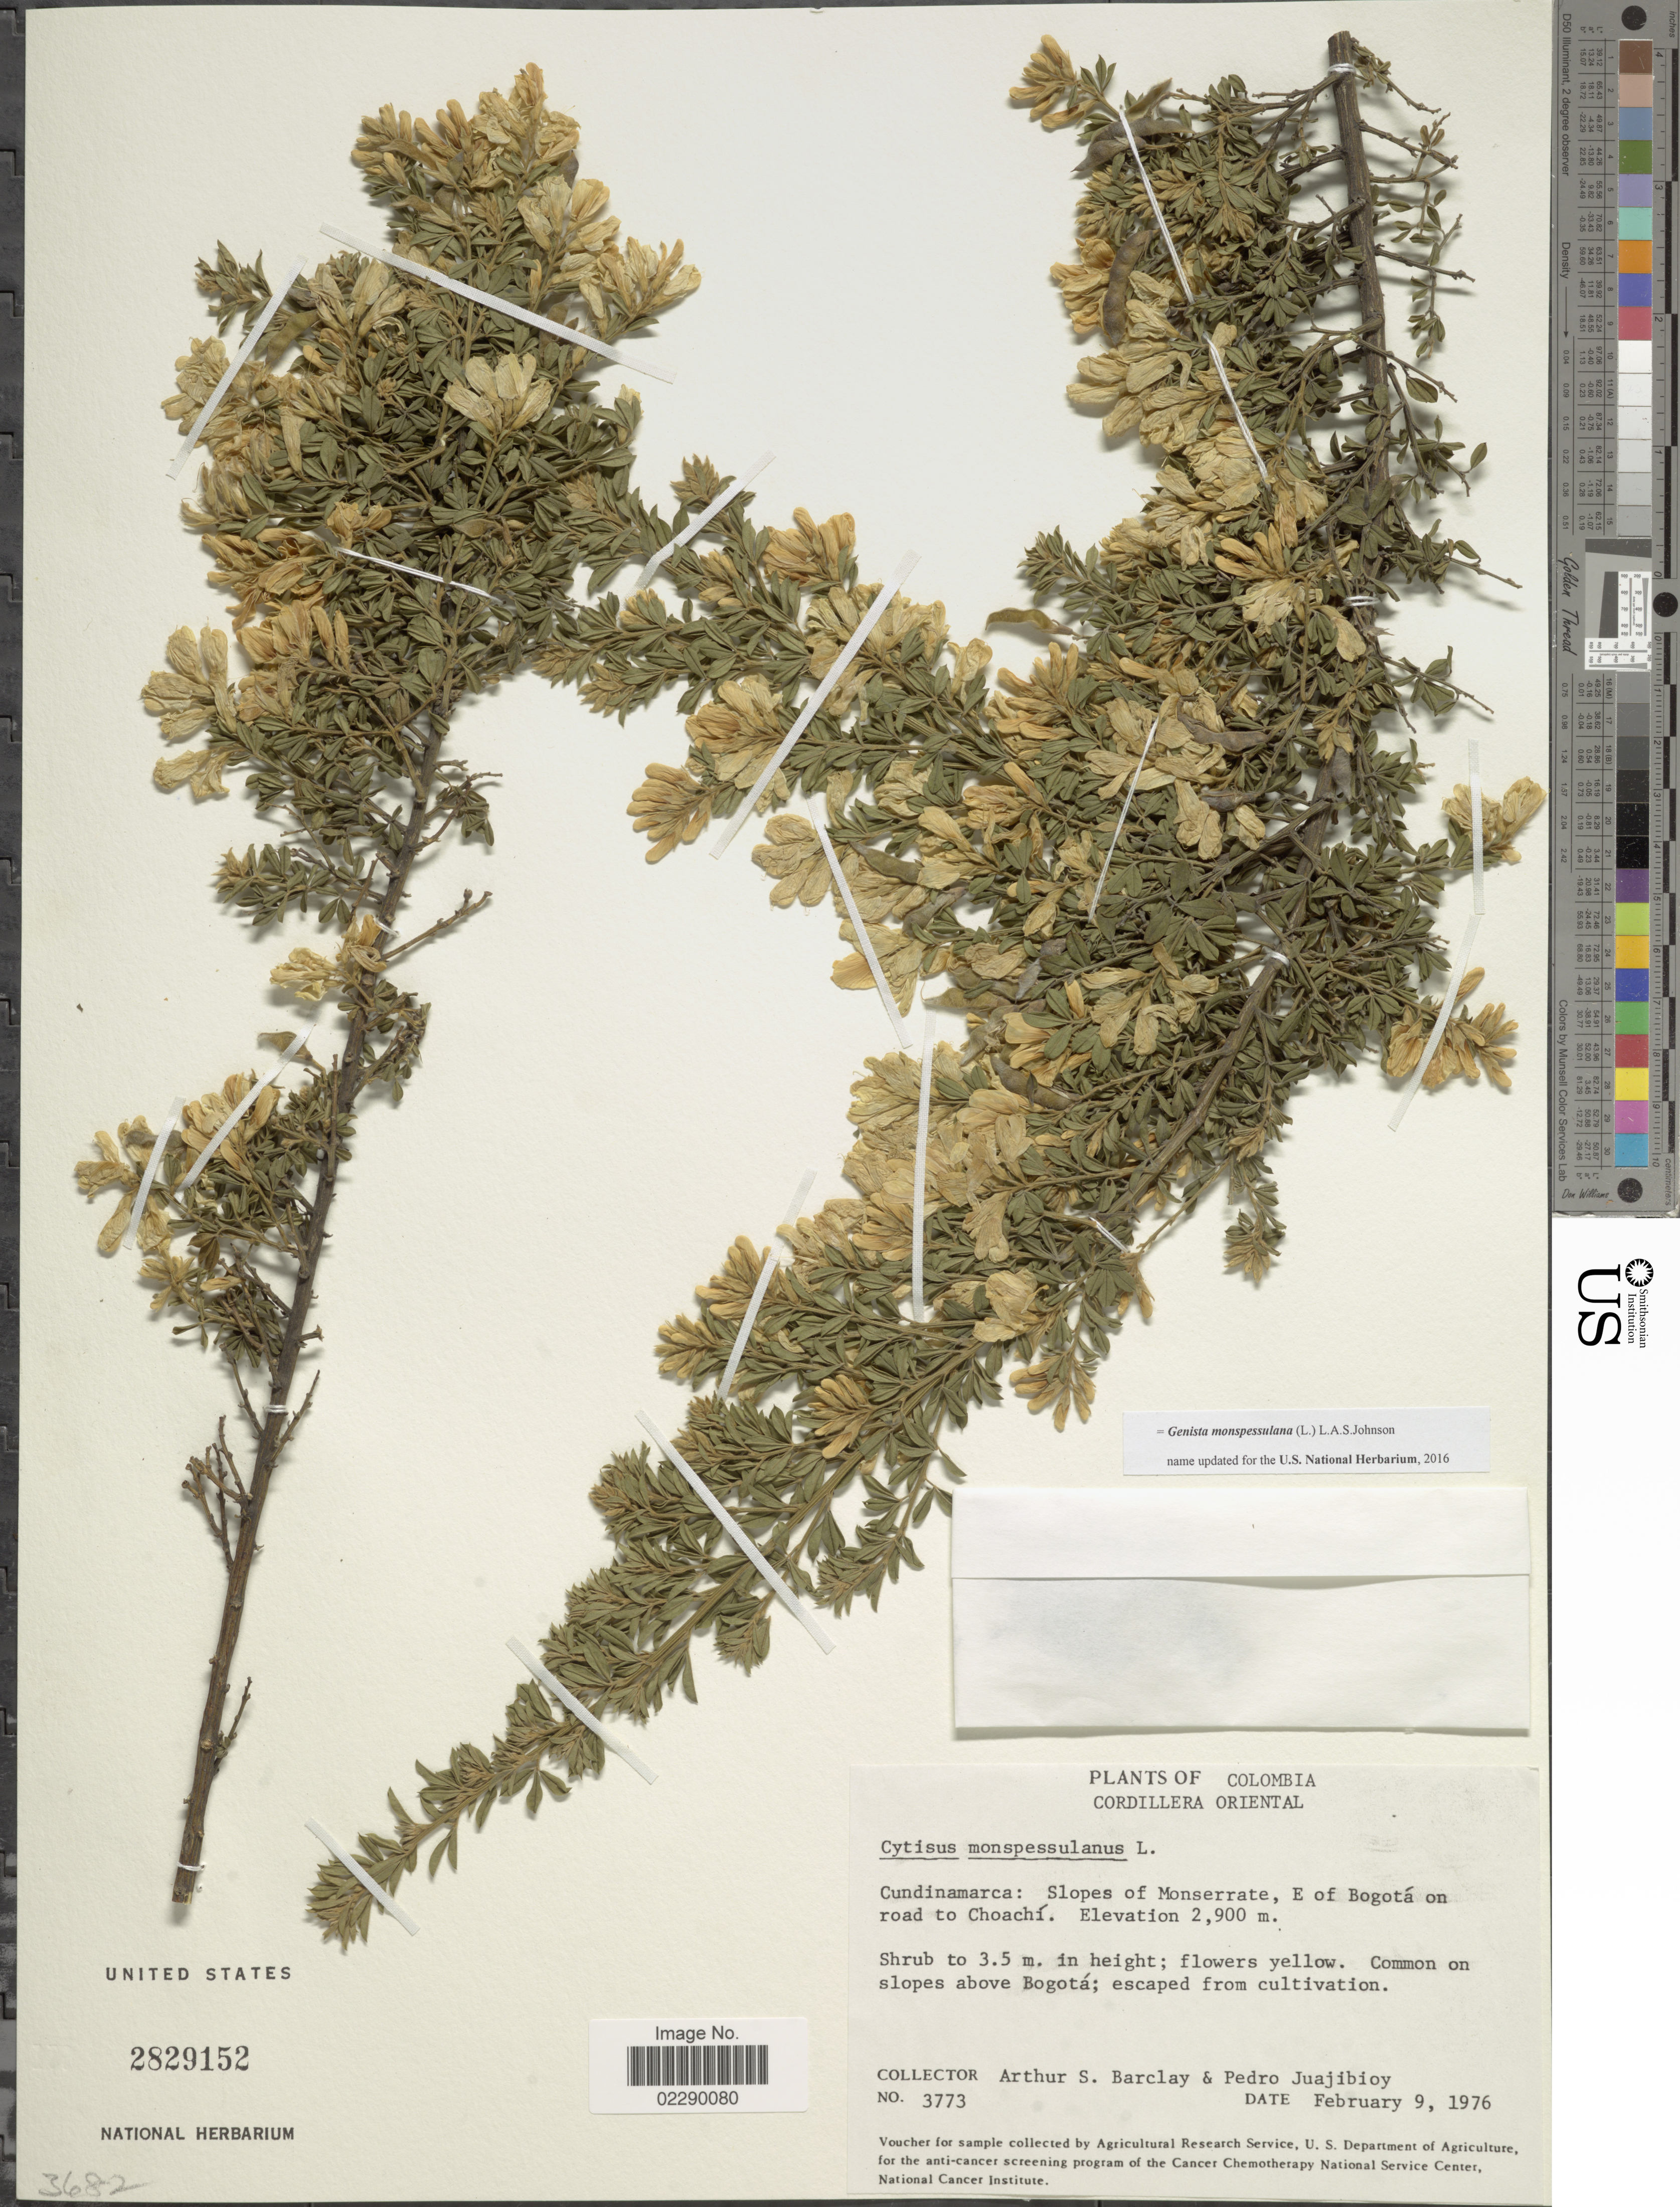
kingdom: Plantae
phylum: Tracheophyta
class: Magnoliopsida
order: Fabales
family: Fabaceae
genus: Genista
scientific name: Genista monspessulana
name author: (L.) L.A.S. Johnson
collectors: A. S. Barclay & P. Juajibioy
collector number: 3773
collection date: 1976-02-09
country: Colombia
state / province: Cundinamarca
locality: Cordillera Oriental. Cundinamarca: Slopes of Monserrate, E of Bogotá on road to Choachí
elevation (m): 2900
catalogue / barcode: US 2829152